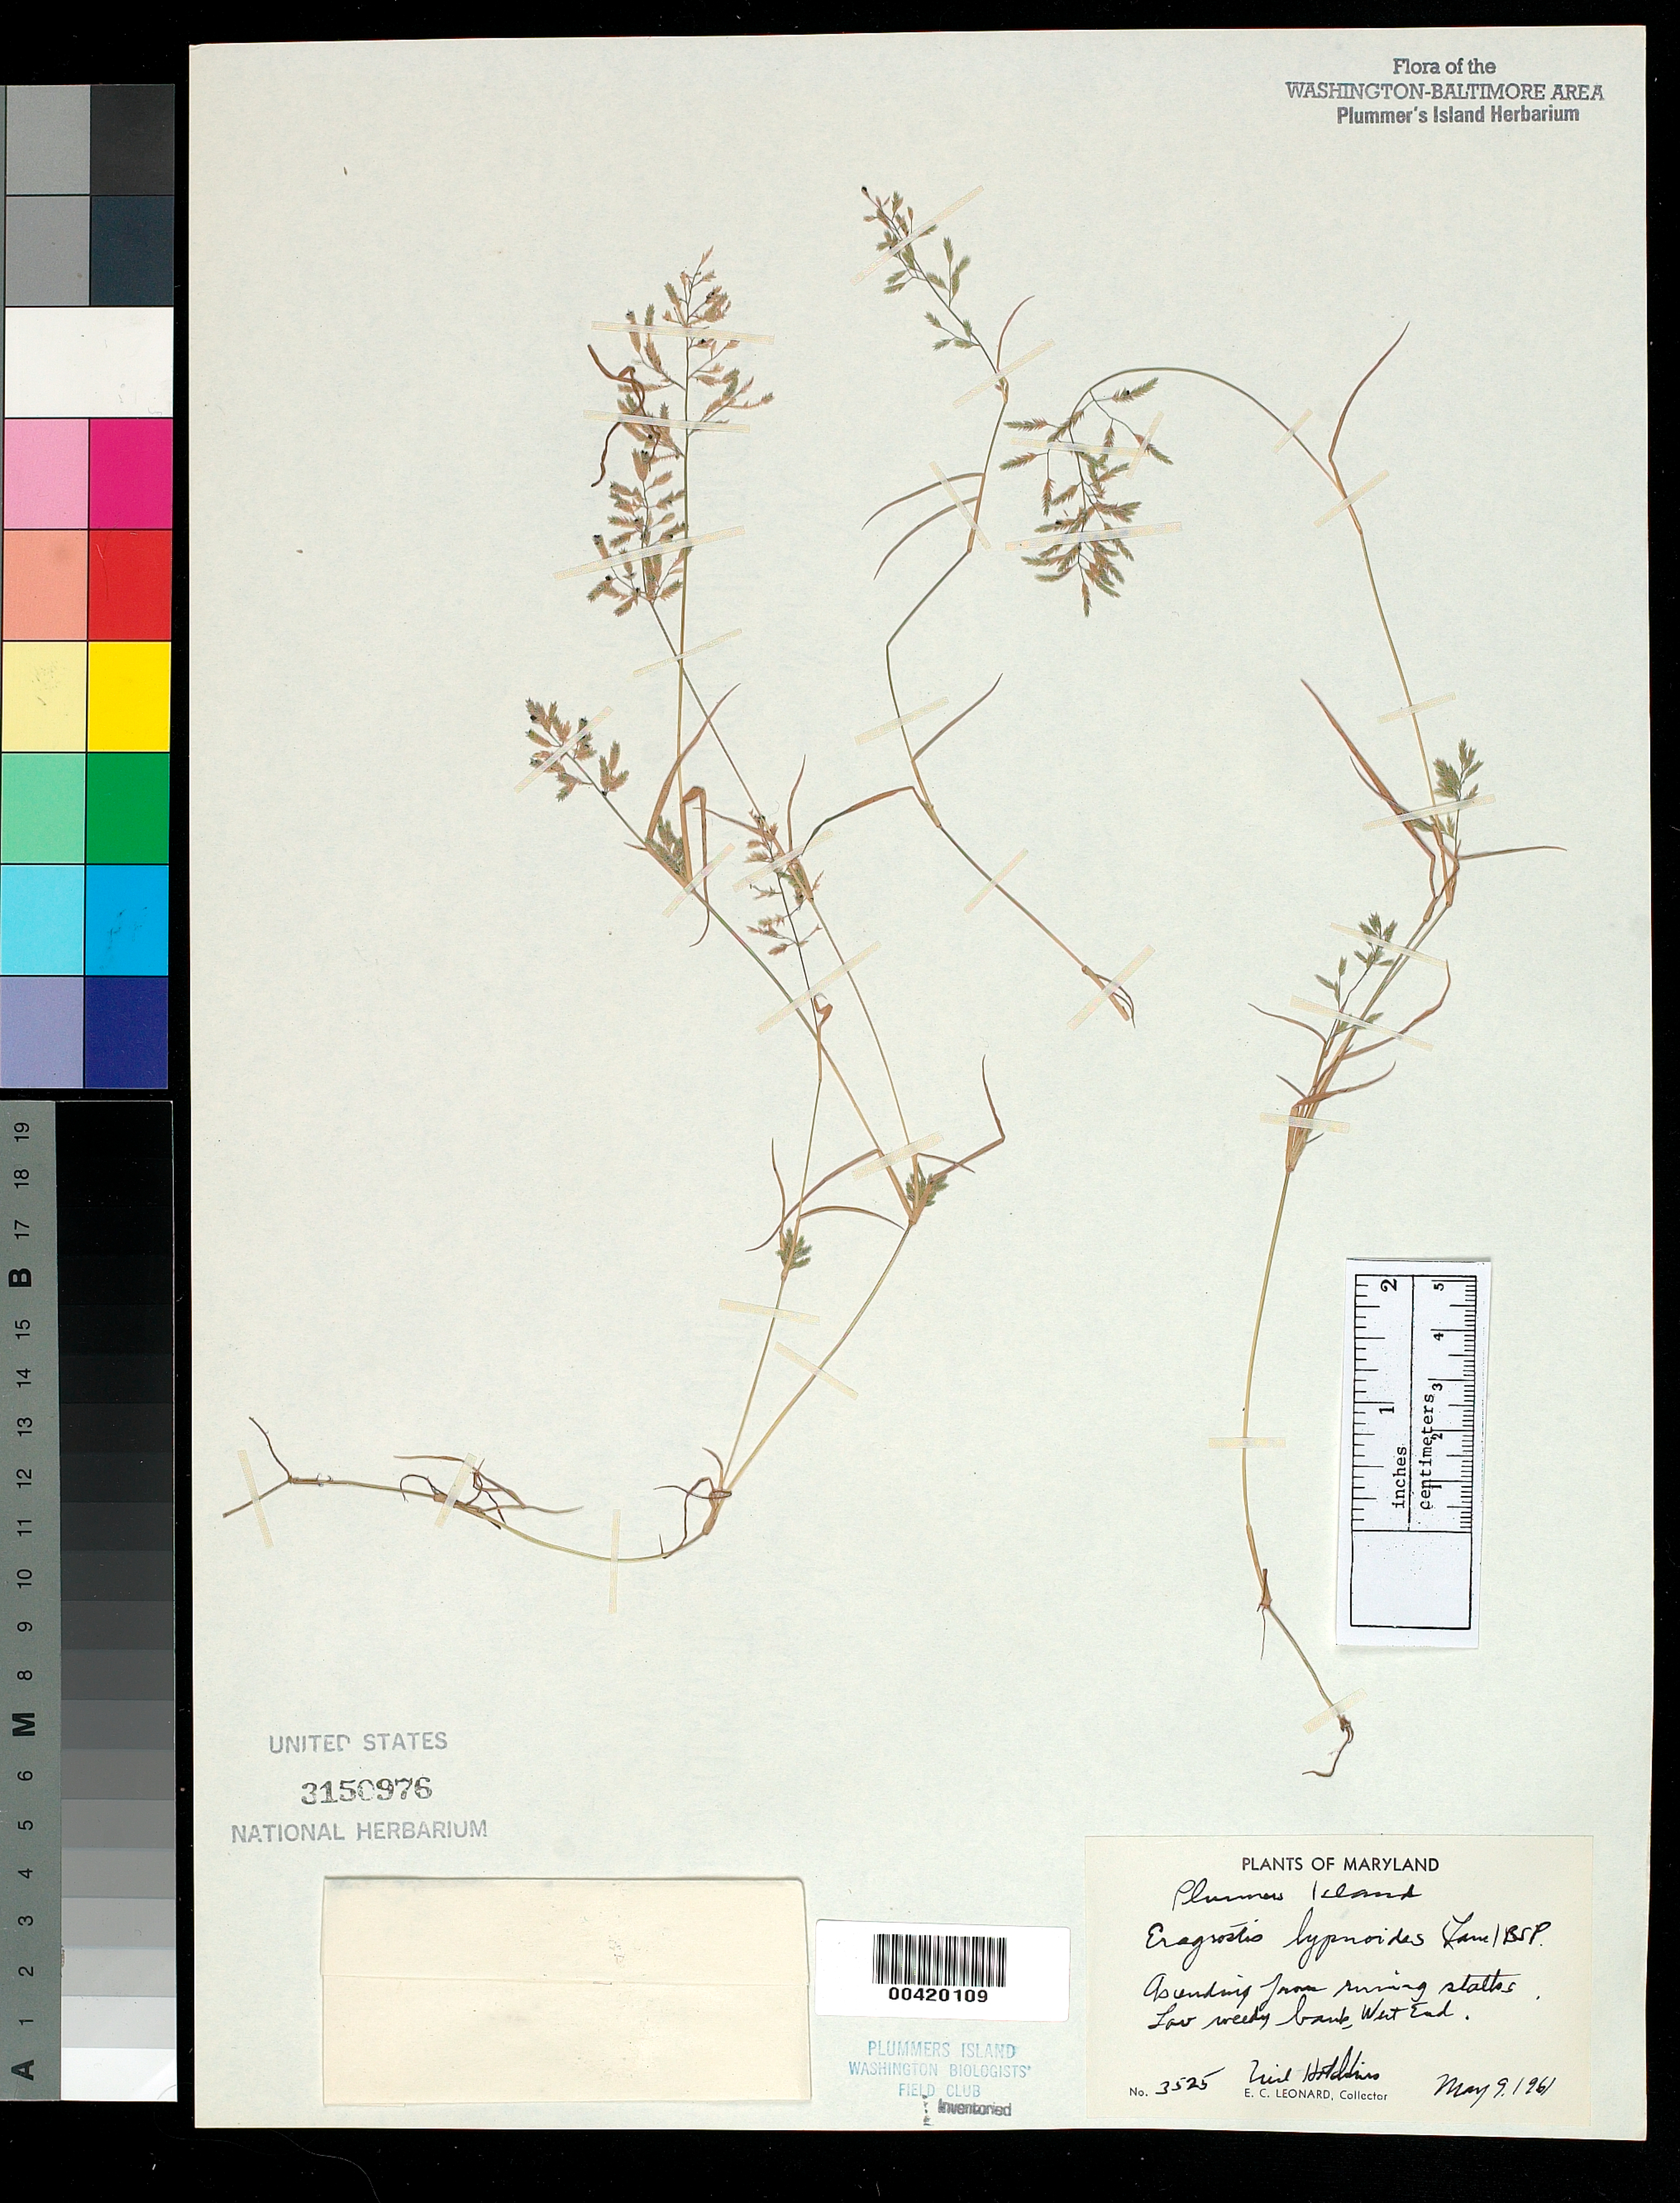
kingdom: Plantae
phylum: Tracheophyta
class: Liliopsida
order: Poales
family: Poaceae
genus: Eragrostis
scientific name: Eragrostis hypnoides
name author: (Lam.) Britton, Stearns & Poggenb.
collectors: E. C. Leonard & N. Hotchkiss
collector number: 3525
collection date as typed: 09 May 1961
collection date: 1961-05-09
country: United States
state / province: Maryland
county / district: Montgomery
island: Plummers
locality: Plummer's Island; west end C. & O. Canal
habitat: Low weedy bank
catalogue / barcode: US 3150976